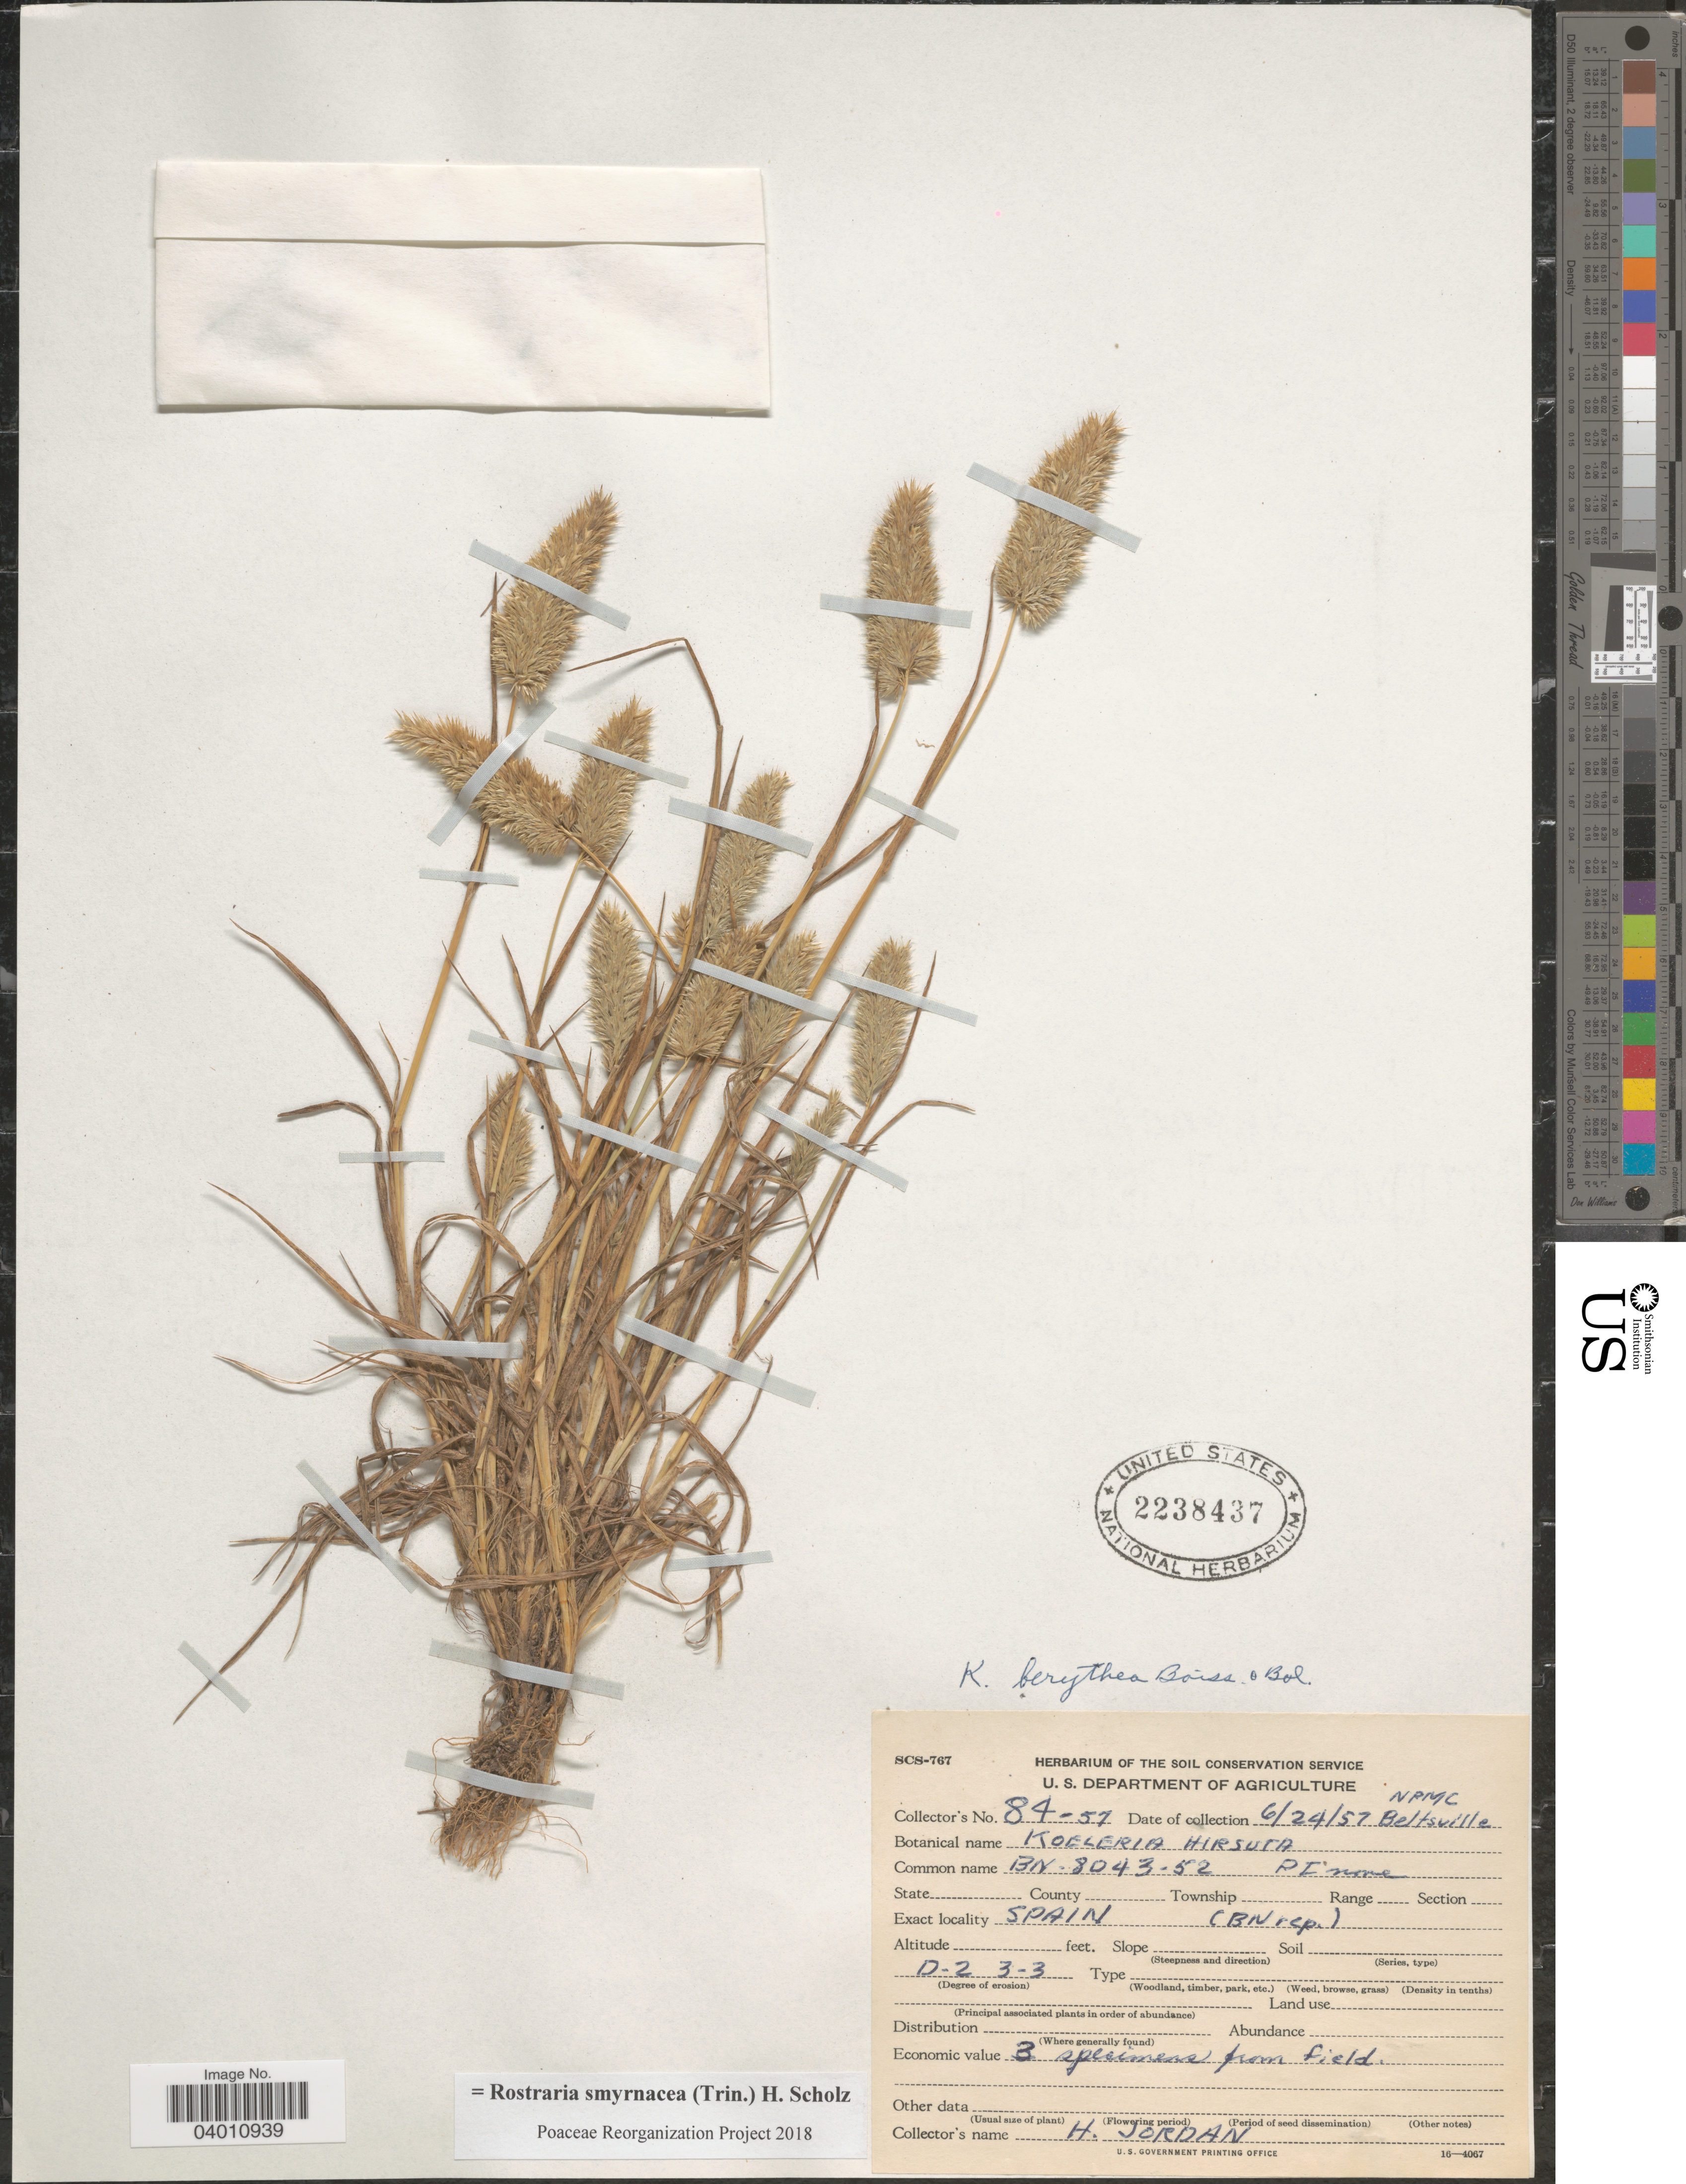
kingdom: Plantae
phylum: Tracheophyta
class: Liliopsida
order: Poales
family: Poaceae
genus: Rostraria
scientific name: Rostraria smyrnacea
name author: (Trin.) H. Scholz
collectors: H. Jordan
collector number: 84-57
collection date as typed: Transcribed d/m/y: 24/6/57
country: Spain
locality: (BN rep.)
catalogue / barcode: US 2238437